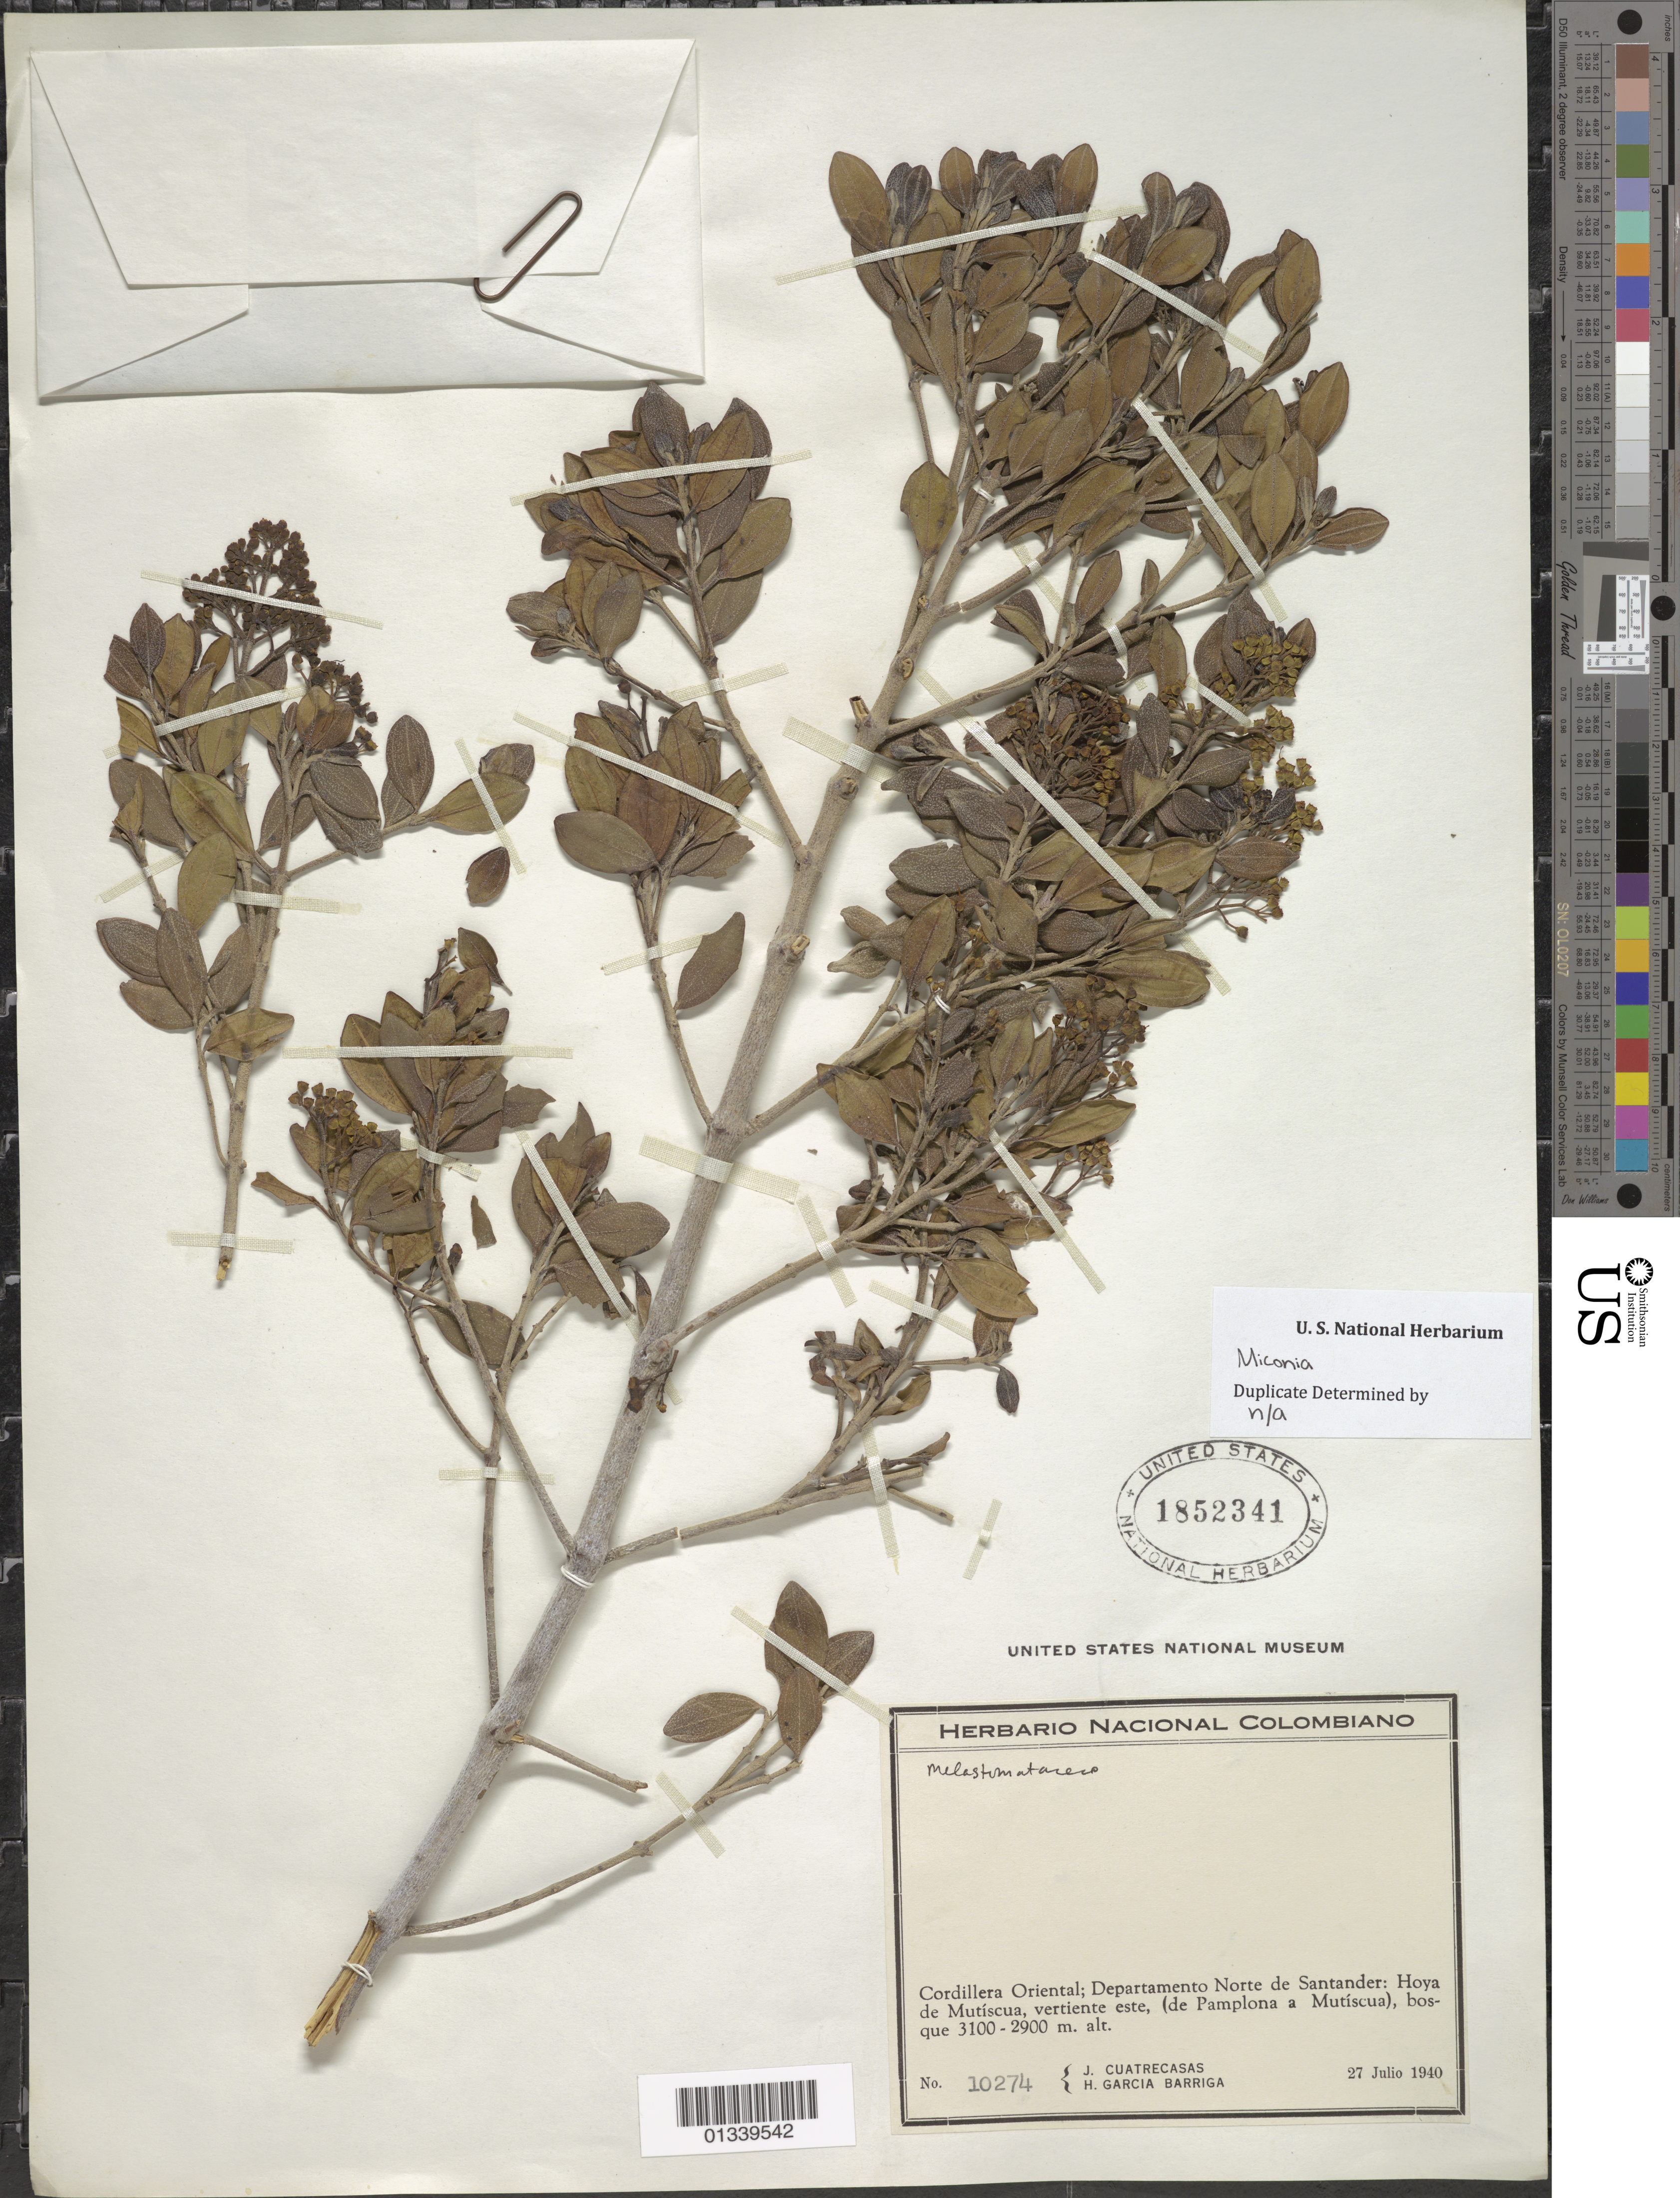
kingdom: Plantae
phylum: Tracheophyta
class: Magnoliopsida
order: Myrtales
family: Melastomataceae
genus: Miconia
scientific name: Miconia sp.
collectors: J. Cuatrecasas & H. García Barriga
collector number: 10274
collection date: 1940-07-27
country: Colombia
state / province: Norte de Santander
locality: Cordillera Oriental; Hoya de Mutiscua, vertiente este, (de Pamplona a Mutiscua).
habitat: Bosque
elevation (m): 2900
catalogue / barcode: US 1852341